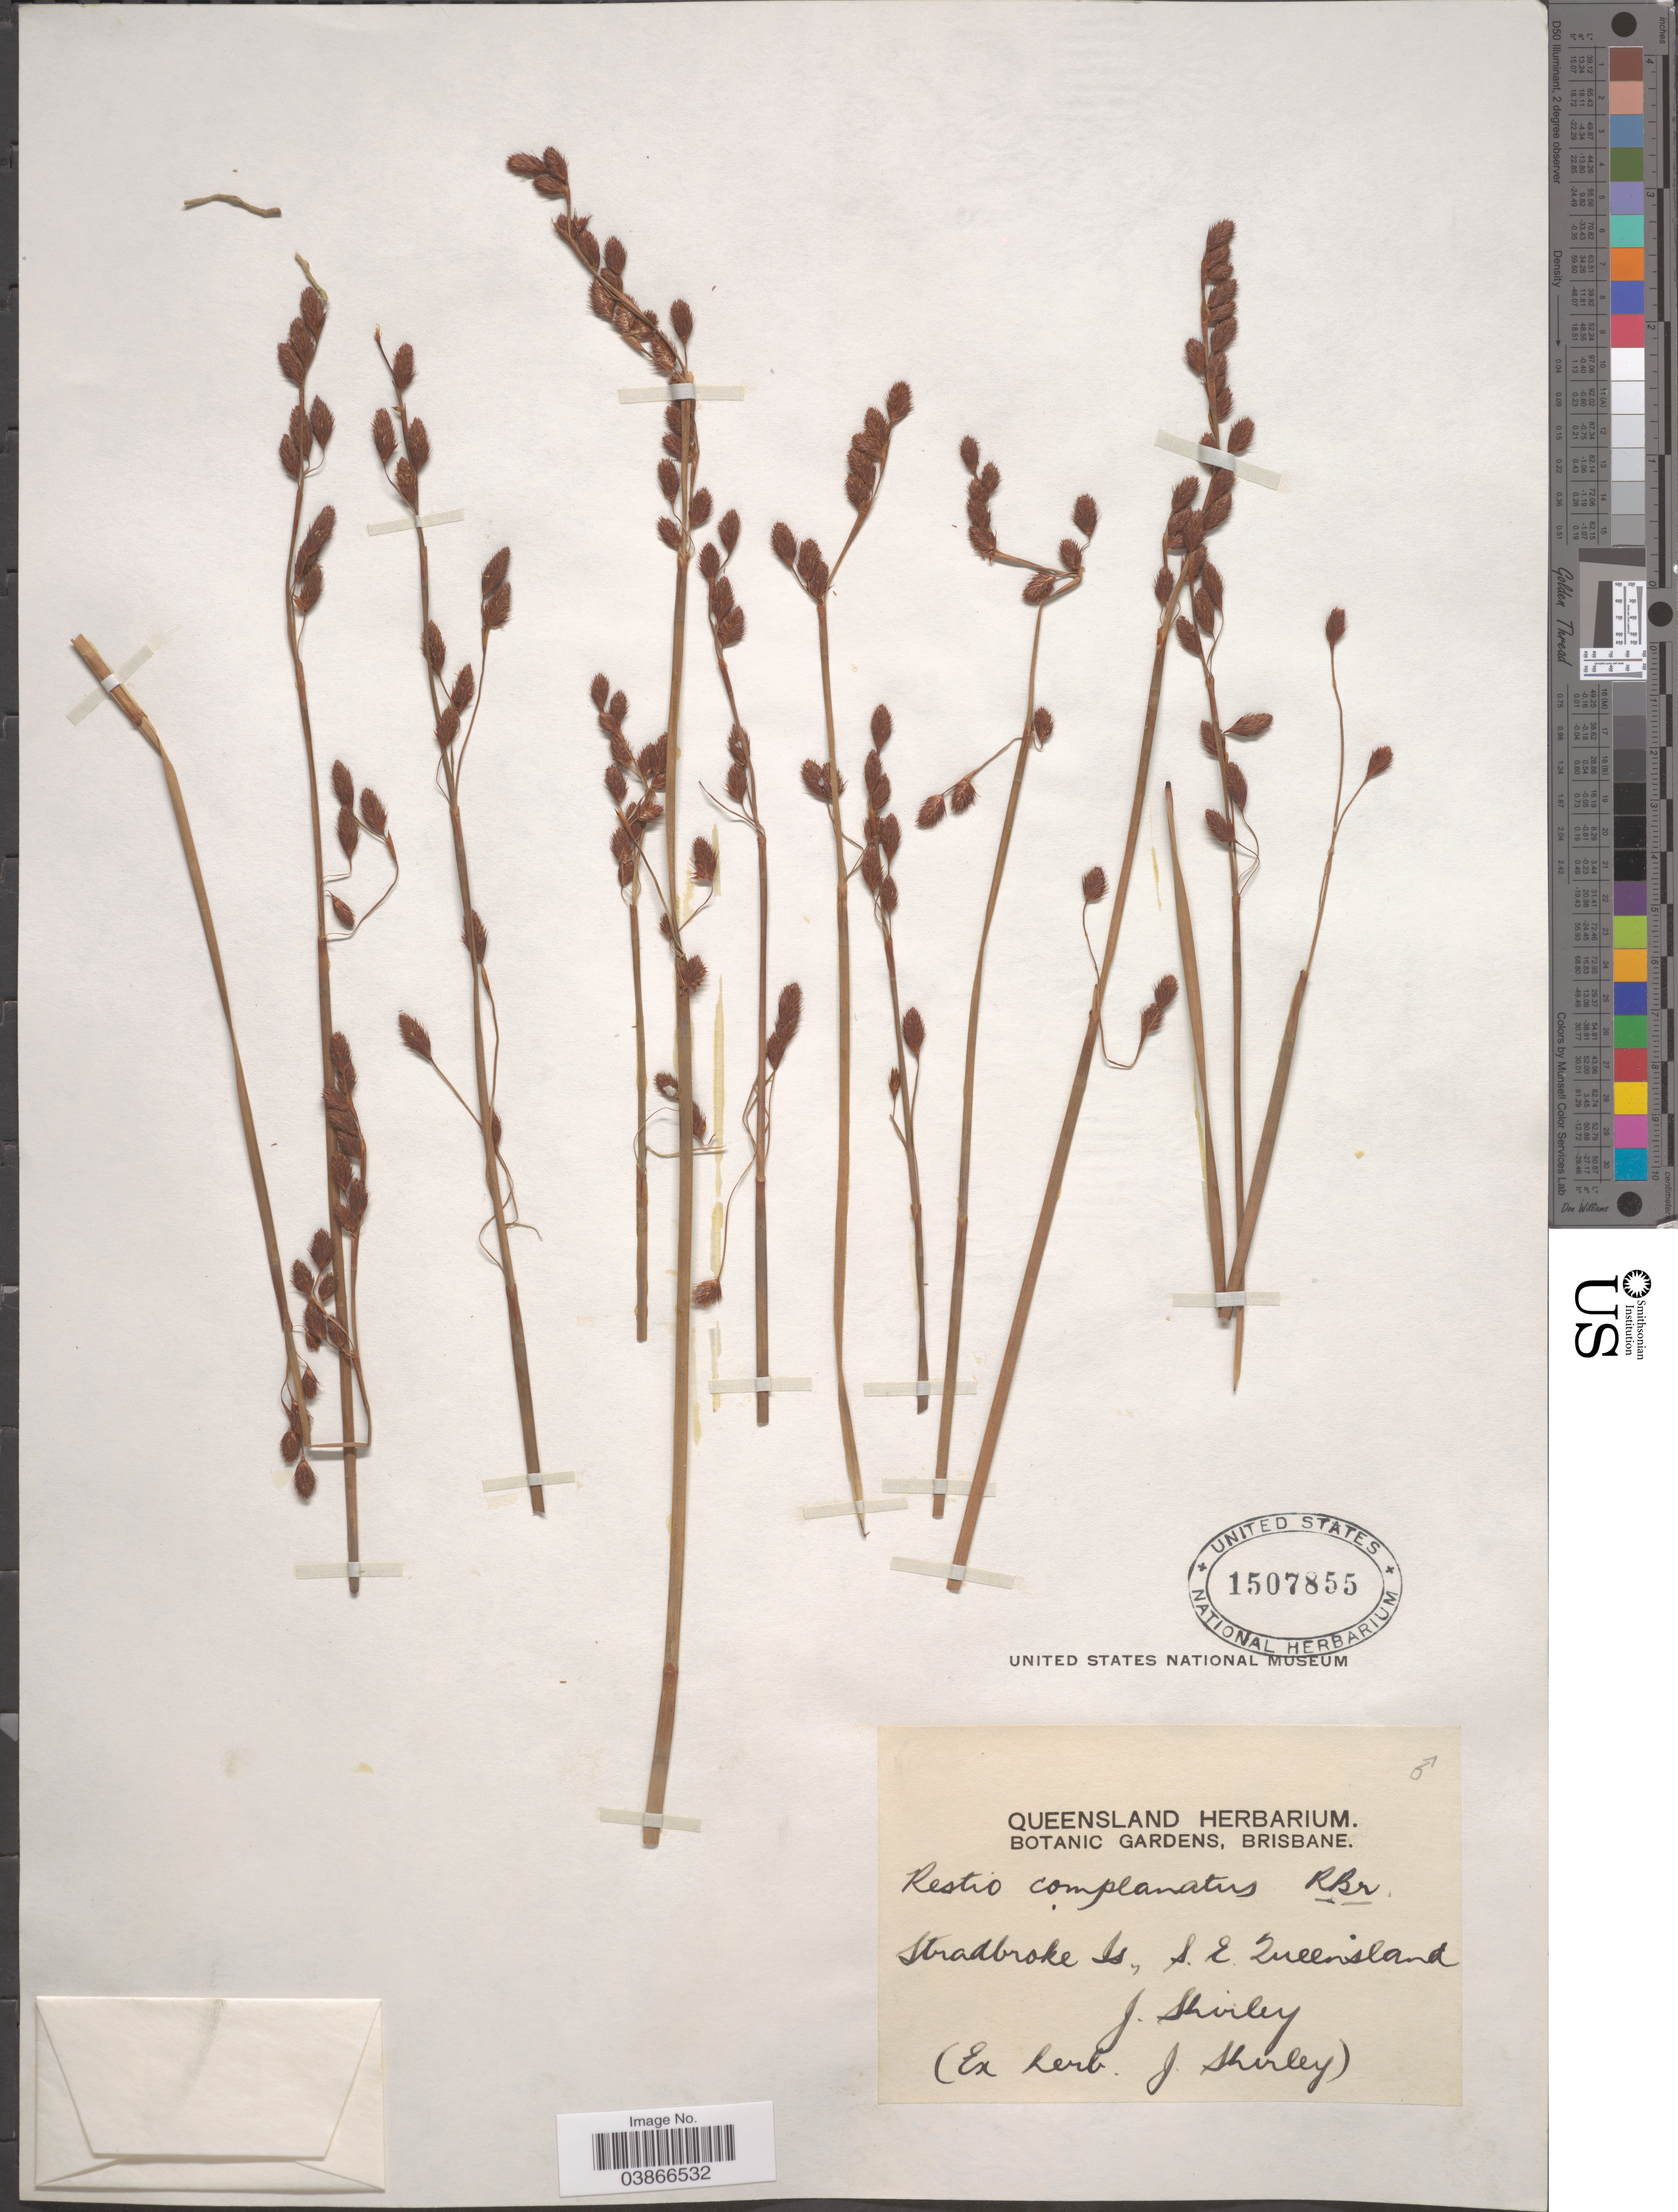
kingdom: Plantae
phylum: Tracheophyta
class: Liliopsida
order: Poales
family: Restionaceae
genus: Eurychorda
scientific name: Eurychorda complanata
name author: (R. Br.) B.G. Briggs & L.A.S. Johnson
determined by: Strong, Mark T., (BOT), Smithsonian Institution - National Museum of Natural History (UNITED STATES)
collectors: J. Shirley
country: Australia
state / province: Queensland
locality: Stradbroke Is., S.E. Queensland.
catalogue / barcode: US 1507855